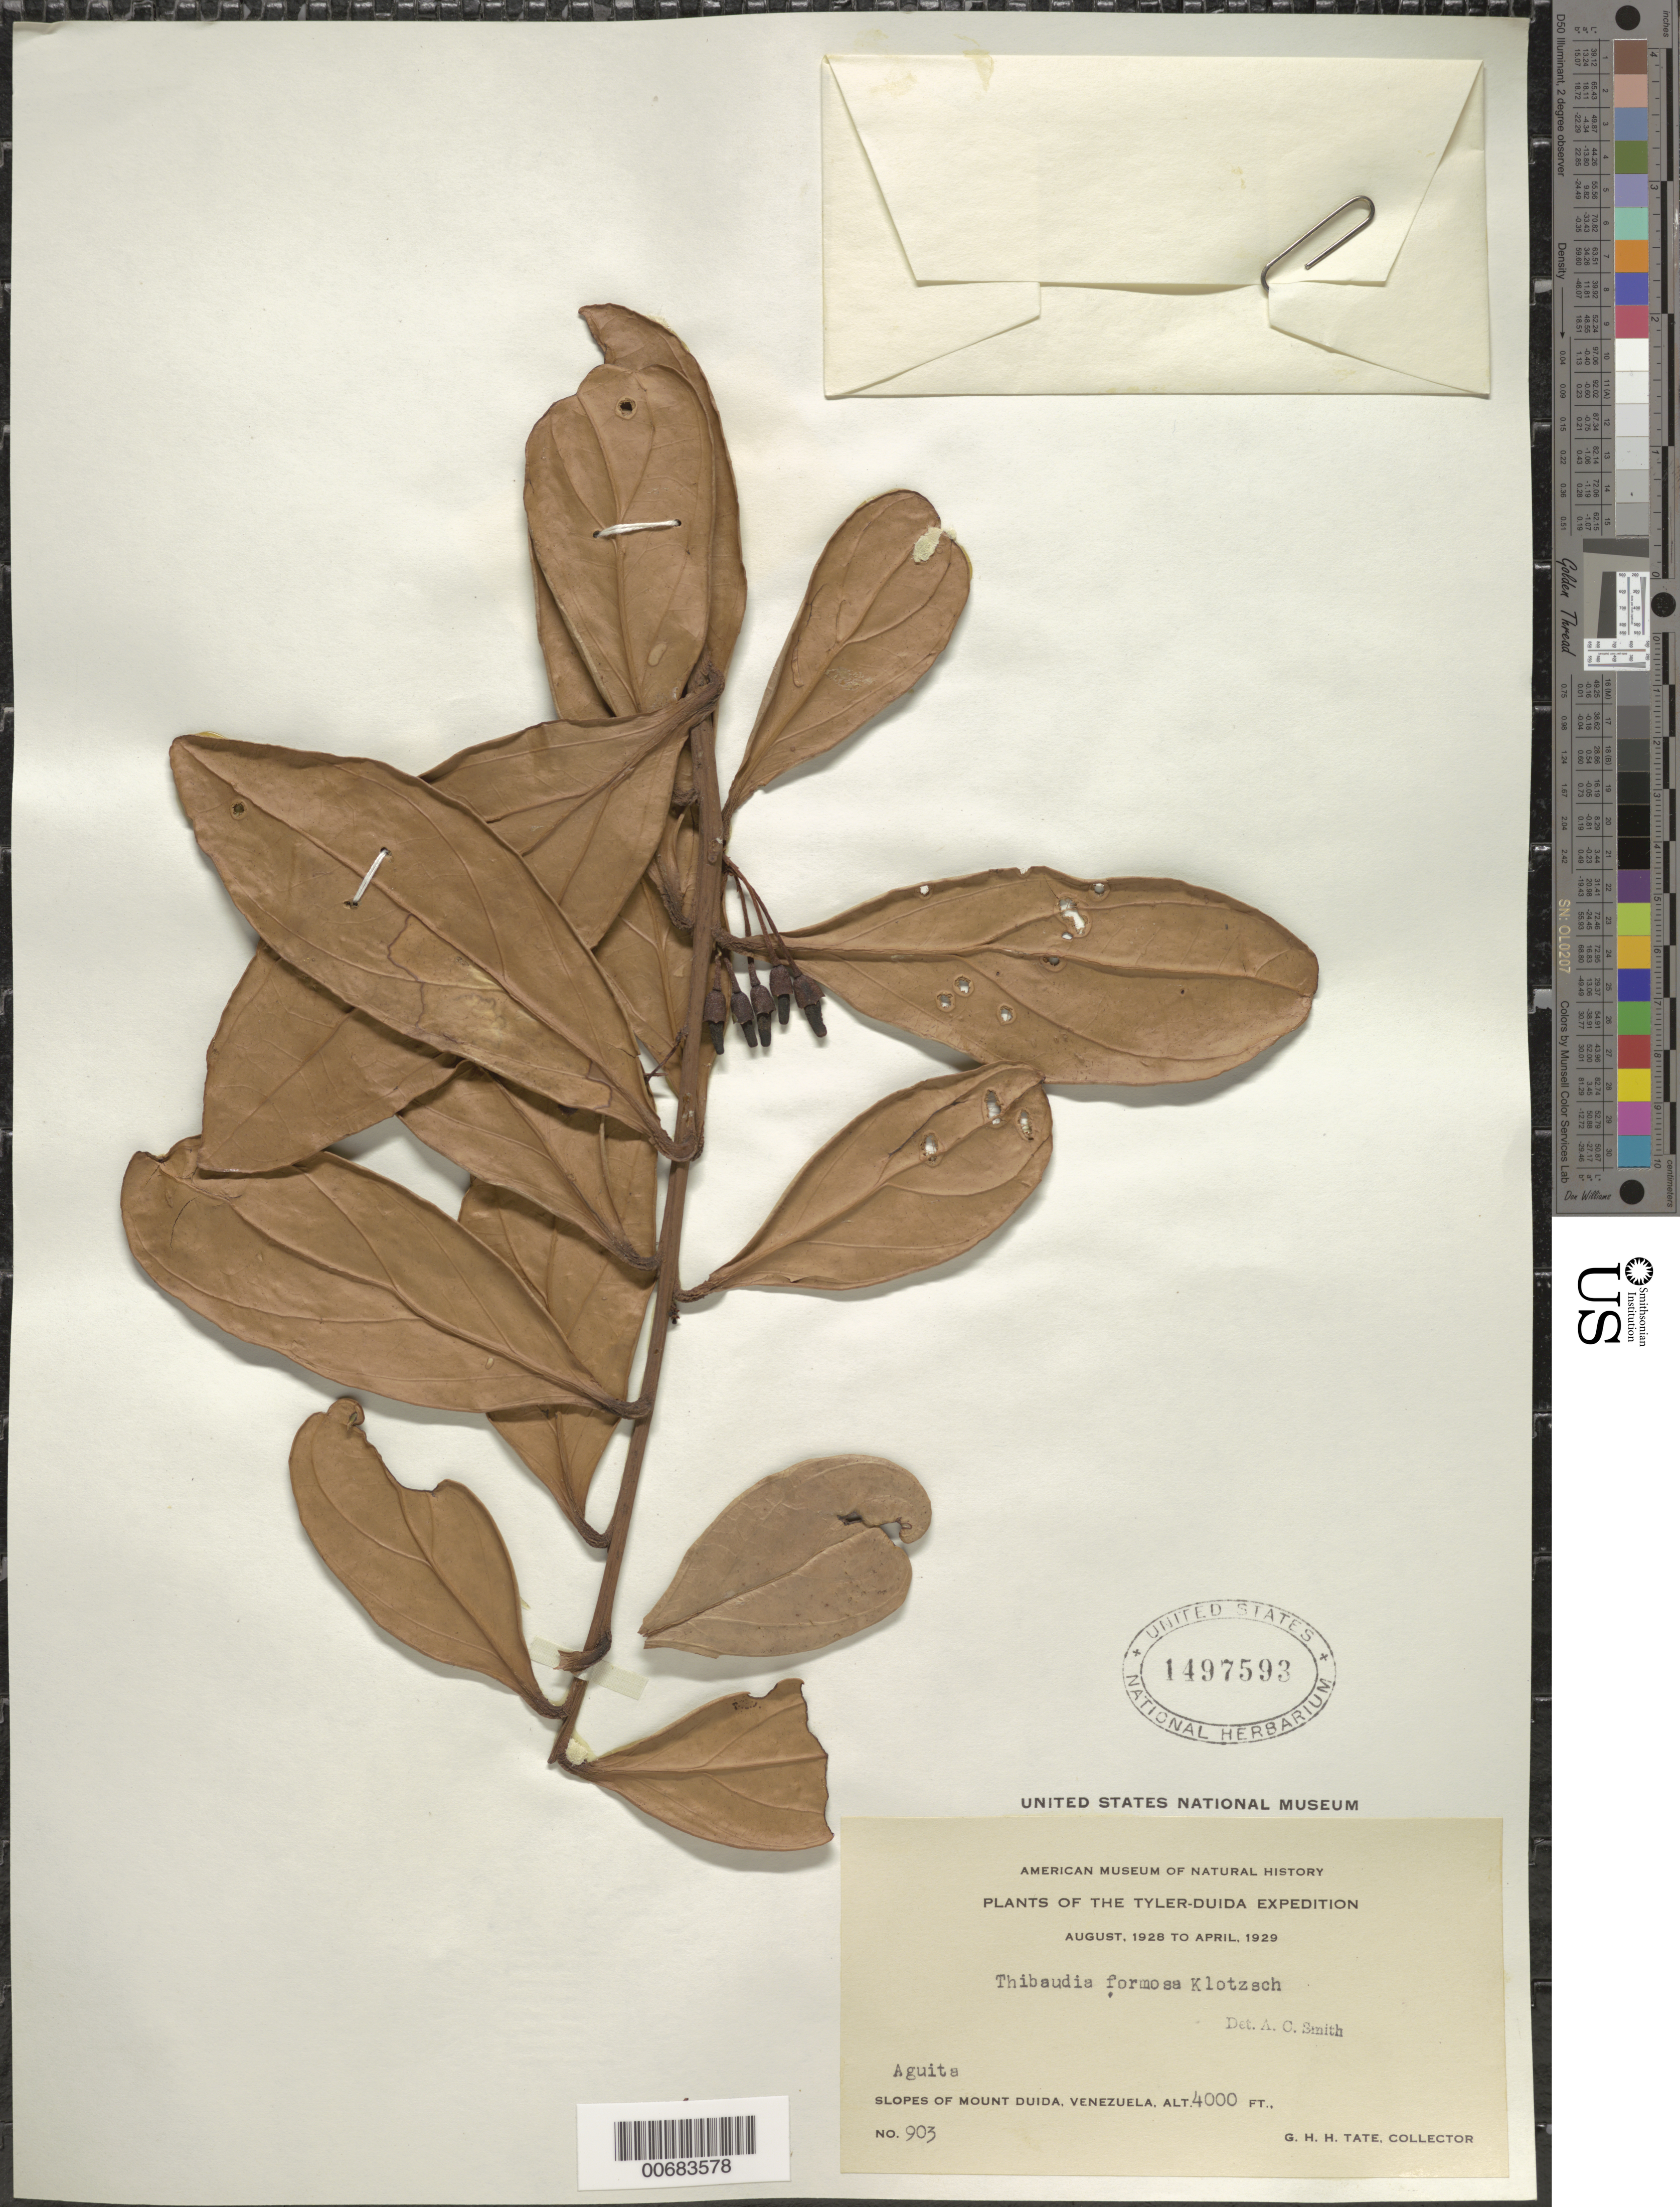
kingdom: Plantae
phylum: Tracheophyta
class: Magnoliopsida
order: Ericales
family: Ericaceae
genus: Thibaudia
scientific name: Thibaudia formosa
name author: (Klotzsch) Hoerold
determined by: Smith, A. C.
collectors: G. H. H.Tate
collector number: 903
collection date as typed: Aug-28 to Apr-29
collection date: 1928-08/1929-04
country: Venezuela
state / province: Amazonas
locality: Aquita, slopes of Mt. Duida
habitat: Mountain slopes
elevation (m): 1219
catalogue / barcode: US 1497593